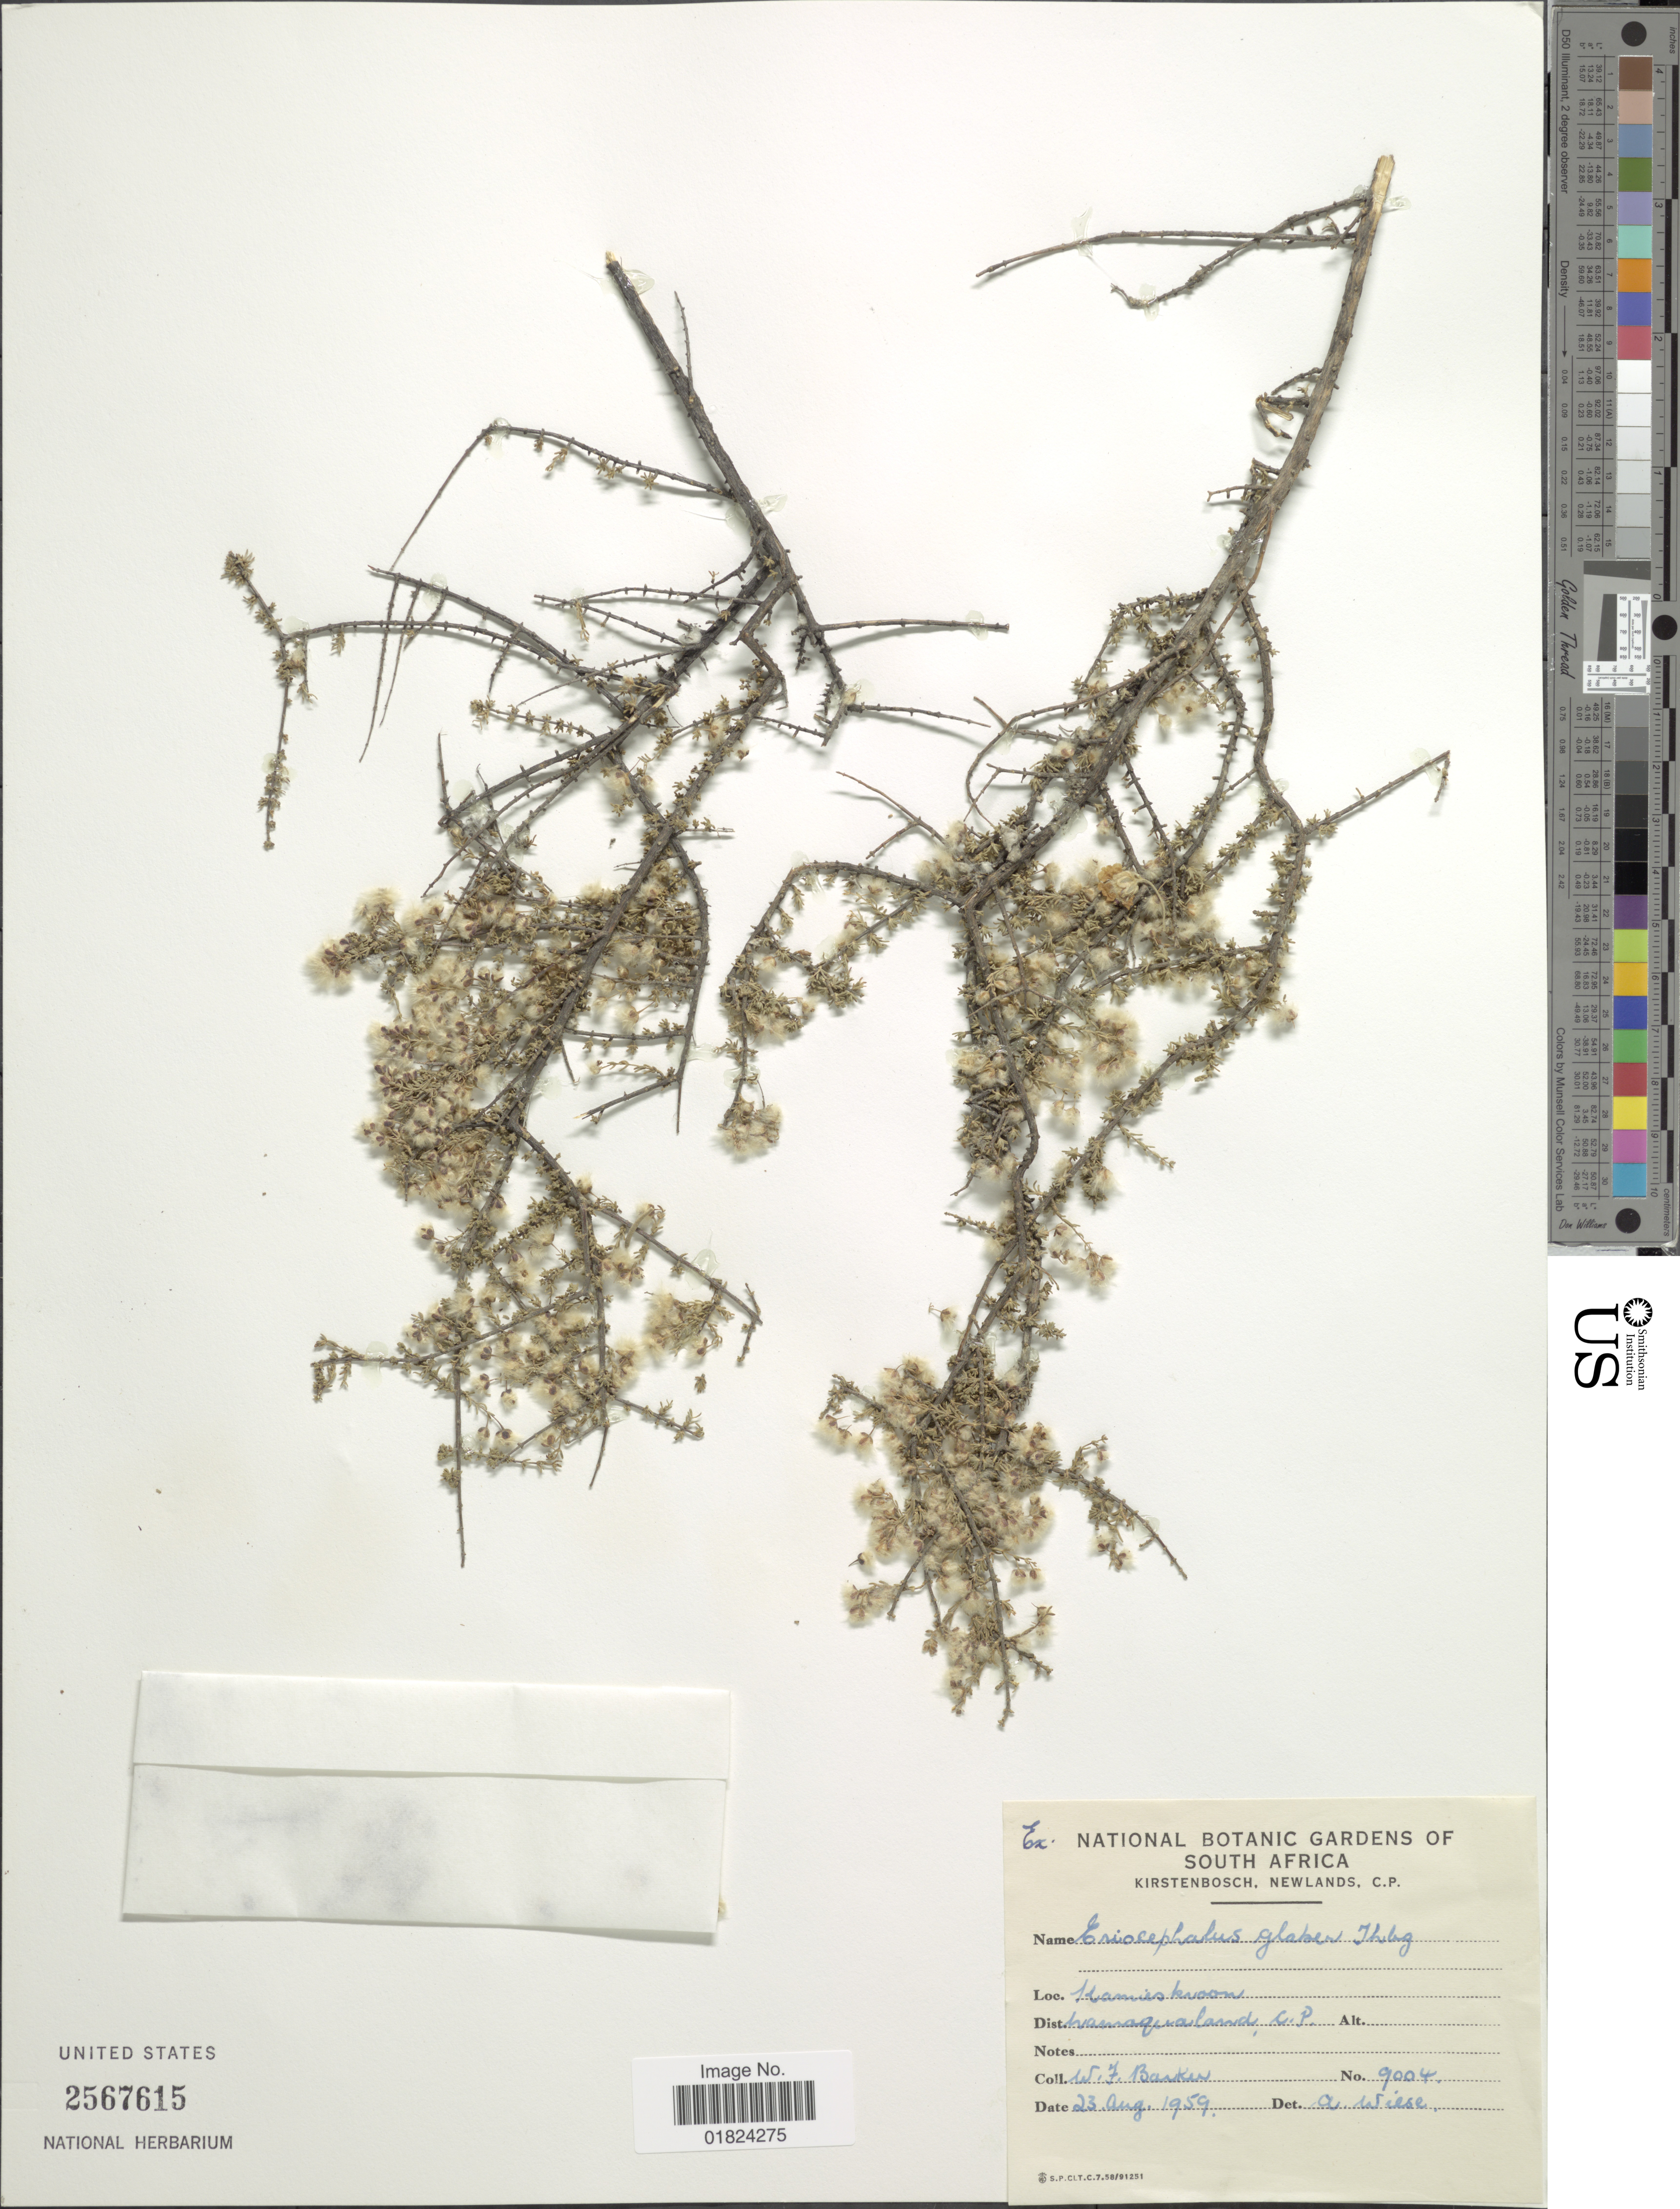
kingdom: Plantae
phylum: Tracheophyta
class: Magnoliopsida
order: Asterales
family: Asteraceae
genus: Eriocephalus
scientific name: Eriocephalus glaber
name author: Thunb.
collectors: W. F. Barker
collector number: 9004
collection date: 1959-08-23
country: South Africa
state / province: Northern Cape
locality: Kamieskroon, Dist. Wamagualand.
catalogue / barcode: US 2567615